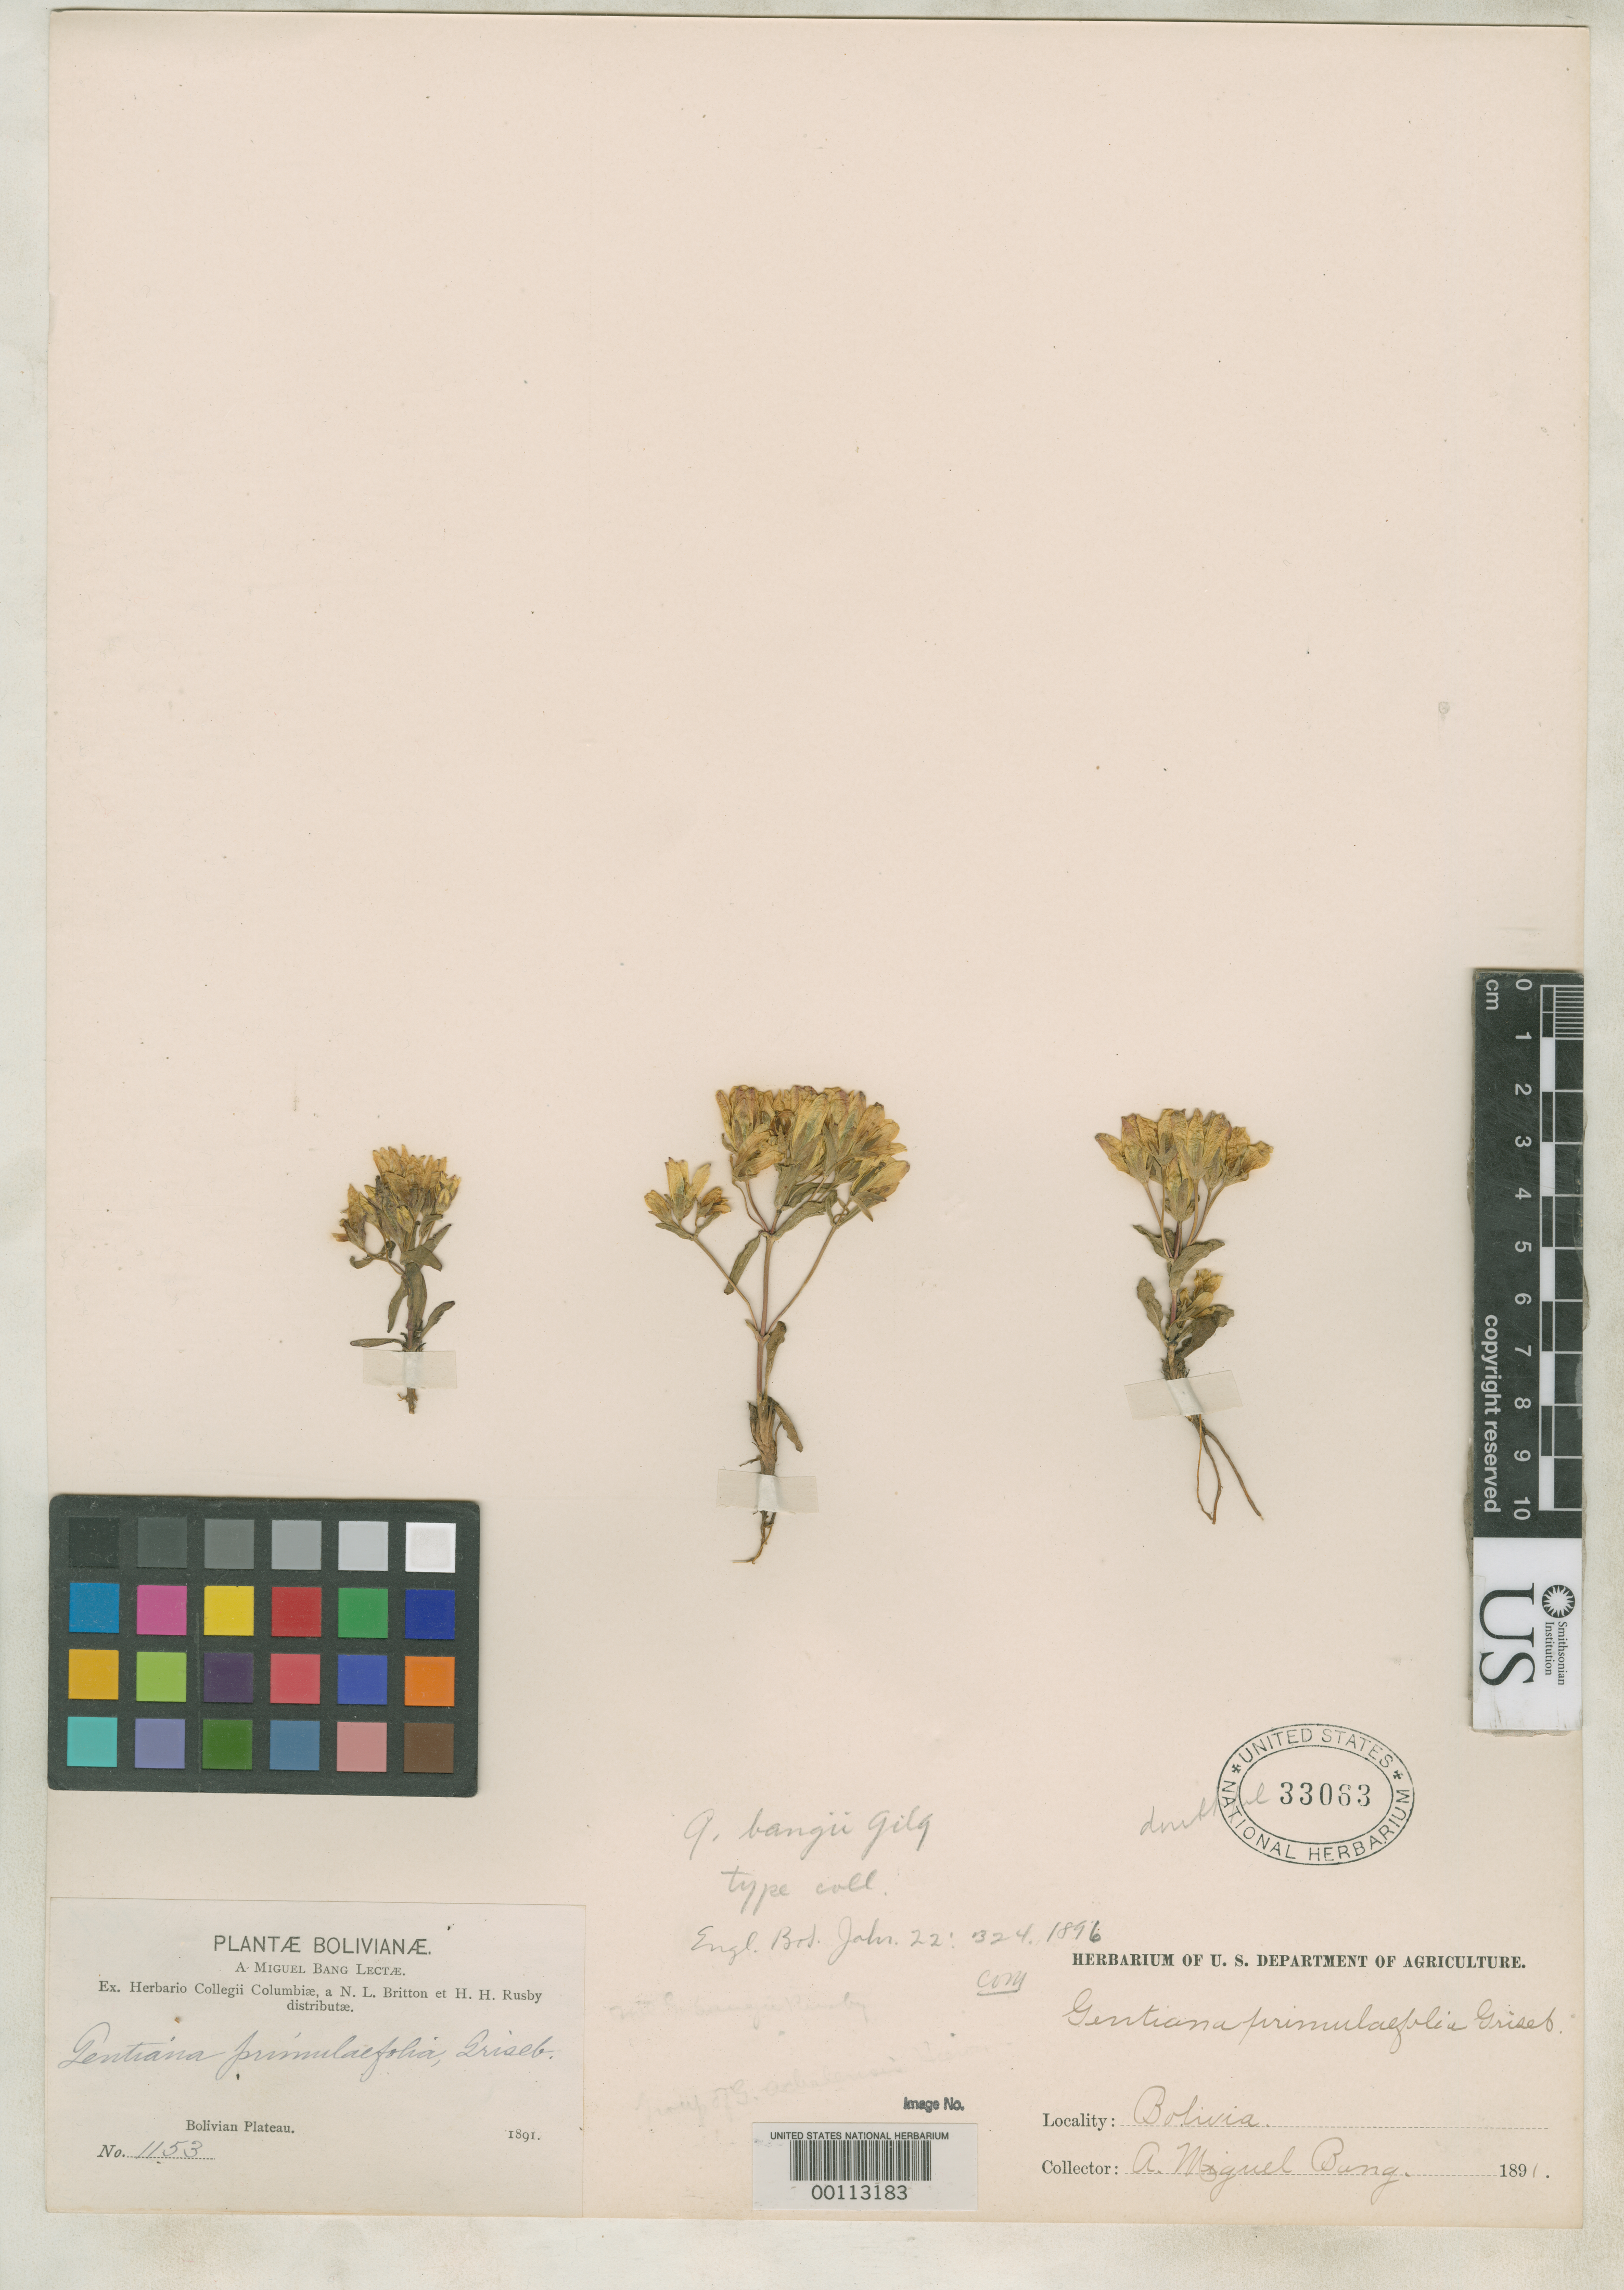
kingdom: Plantae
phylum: Tracheophyta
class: Magnoliopsida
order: Gentianales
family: Gentianaceae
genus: Gentiana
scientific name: Gentiana bangii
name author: Gilg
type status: Isotype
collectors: M. Bang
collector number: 1153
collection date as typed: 1891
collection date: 1891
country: Bolivia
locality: Plateau.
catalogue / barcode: US 33063